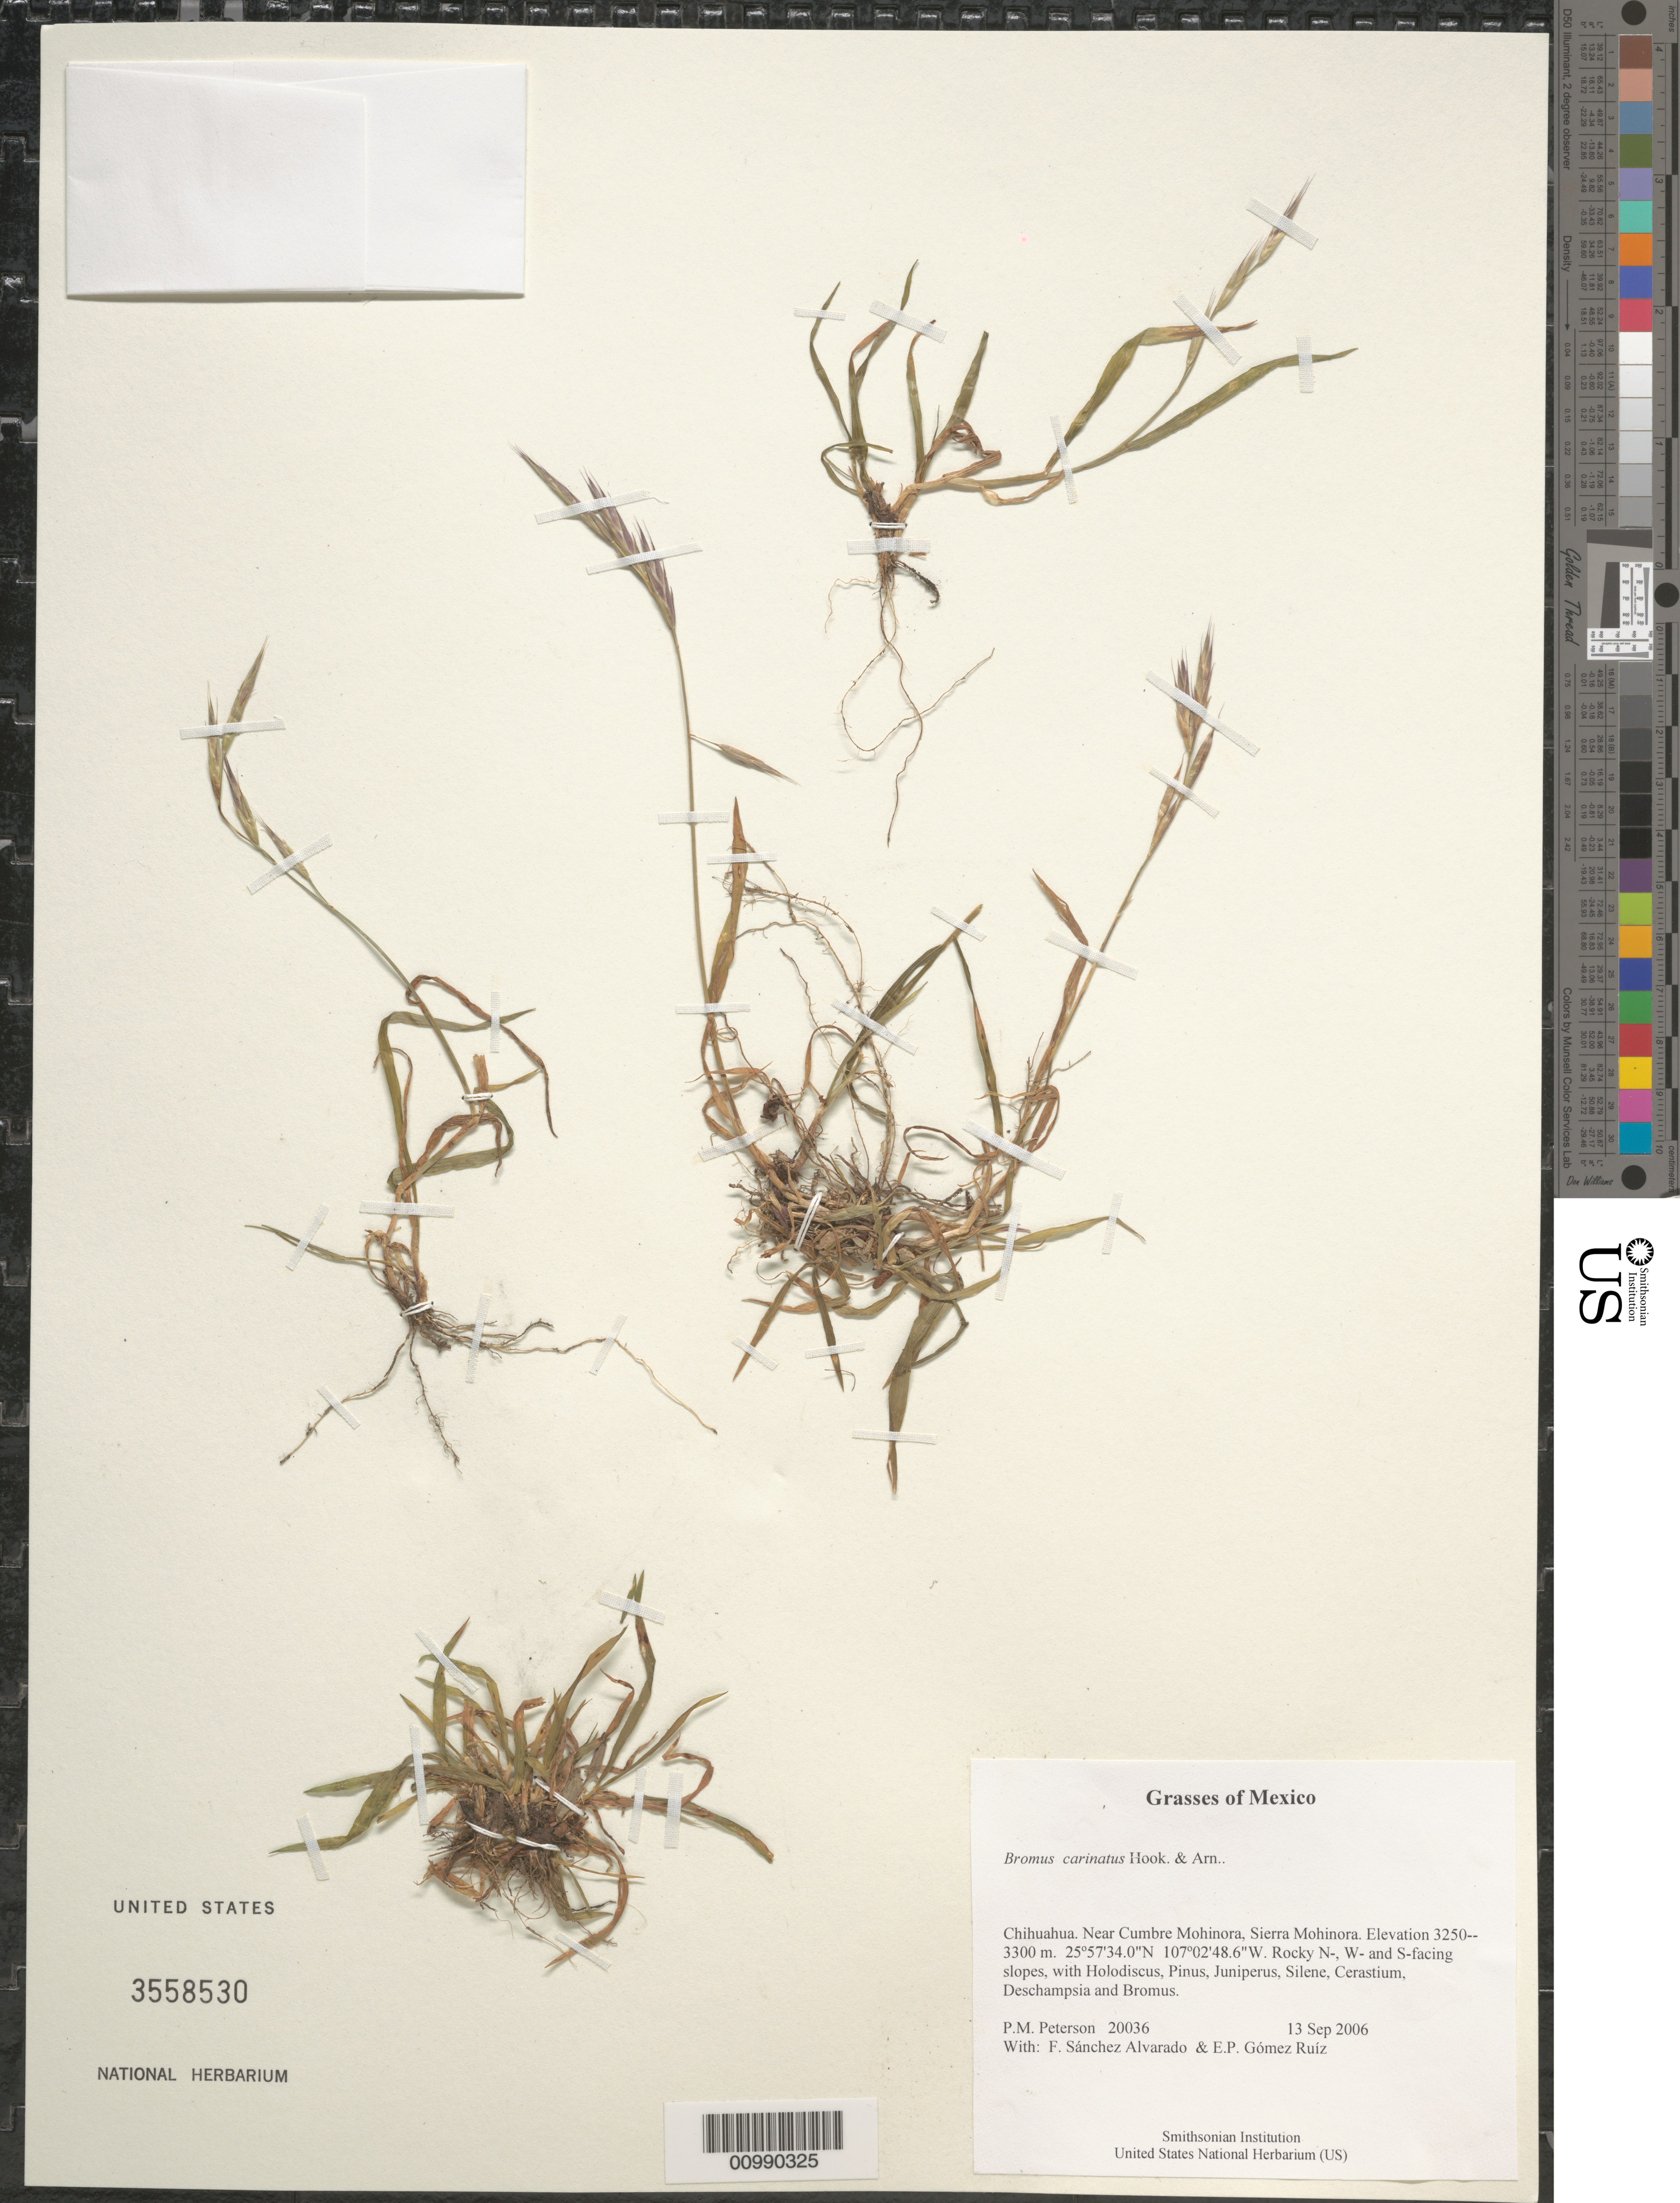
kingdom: Plantae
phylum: Tracheophyta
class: Liliopsida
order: Poales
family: Poaceae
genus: Bromus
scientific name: Bromus carinatus var. marginatus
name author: (Nees ex Steud.) Barkworth & Anderton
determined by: Peterson, Paul M., (BOT), Smithsonian Institution - National Museum of Natural History (UNITED STATES)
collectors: P. M. Peterson, F. Sánchez Alvarado & E. Gómez Ruíz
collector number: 20036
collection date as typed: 13 Sep 2006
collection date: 2006-09-13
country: Mexico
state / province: Chihuahua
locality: Near Cumbre Mohinora, Sierra Mohinora.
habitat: Rocky N-, W- and S-facing slopes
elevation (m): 3250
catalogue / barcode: US 3558530